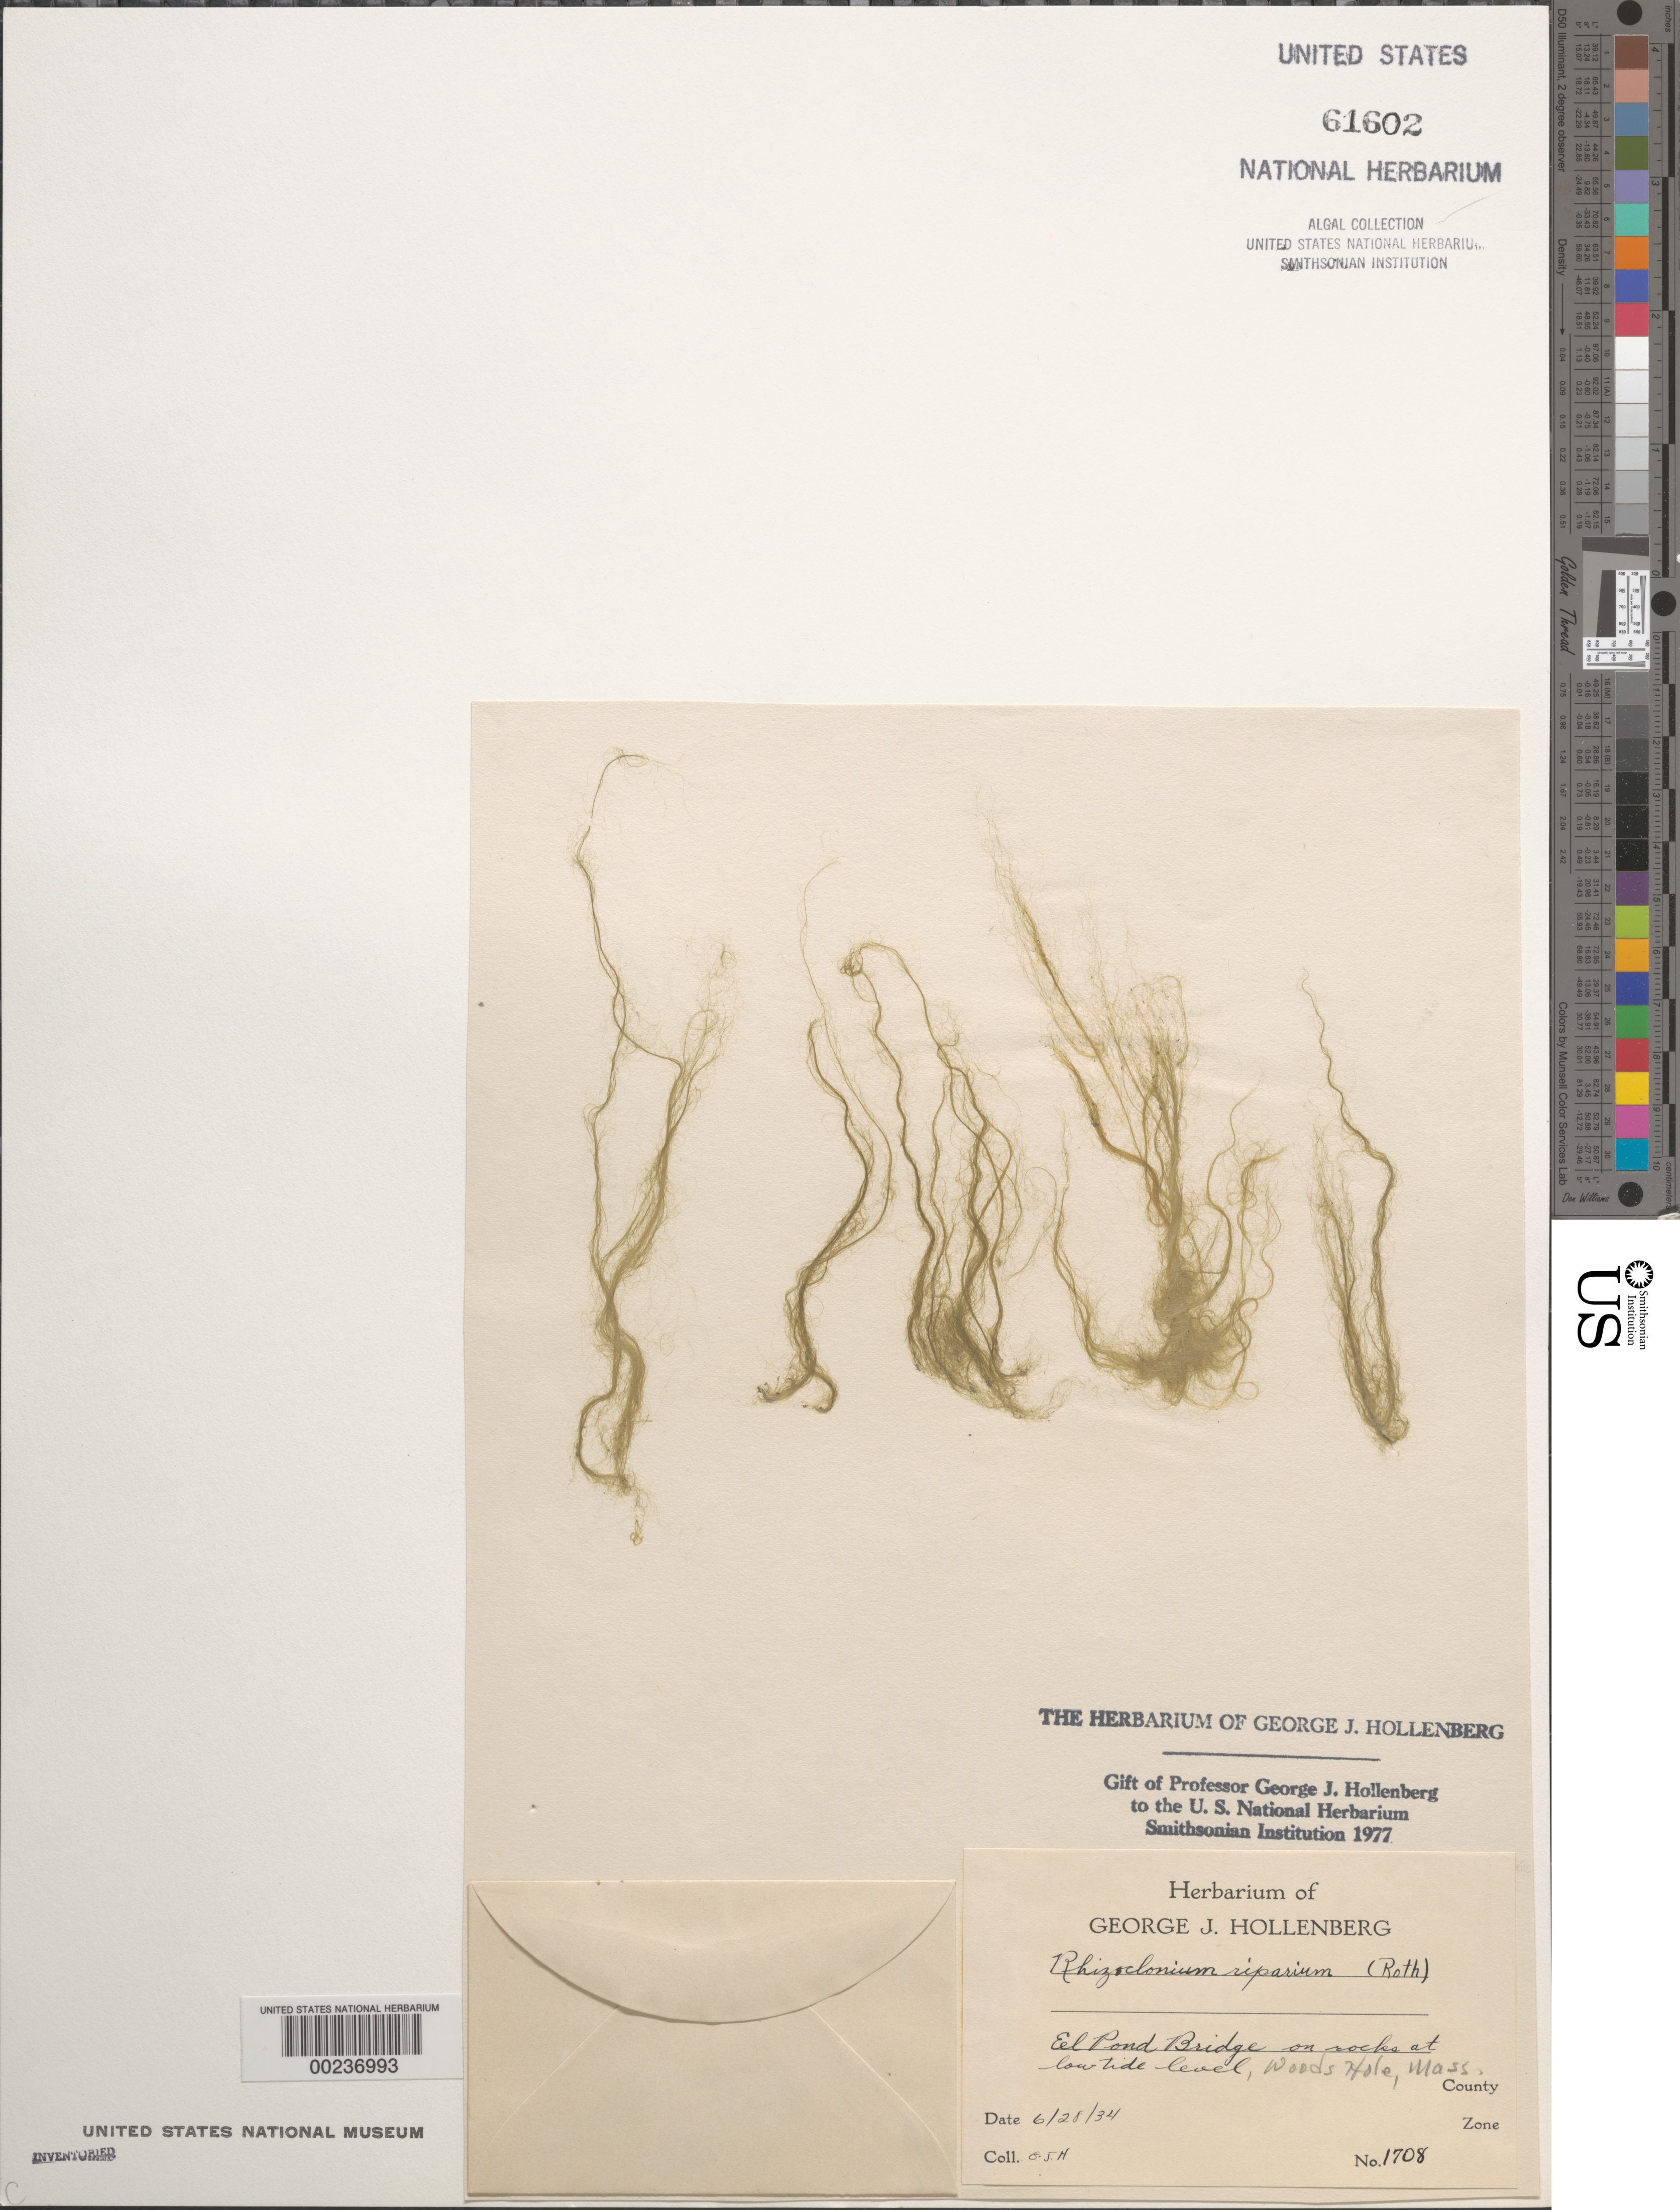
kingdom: Plantae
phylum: Chlorophyta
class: Ulvophyceae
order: Cladophorales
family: Cladophoraceae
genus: Rhizoclonium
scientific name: Rhizoclonium riparium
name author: (Roth) Harv.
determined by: Hollenberg, George J.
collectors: G. Hollenberg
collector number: GJH 1708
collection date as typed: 28 Jun 1934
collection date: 1934-06-28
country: United States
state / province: Massachusetts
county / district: Barnstable County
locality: Woods Hole, Eel Pond bridge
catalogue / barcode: US 61602